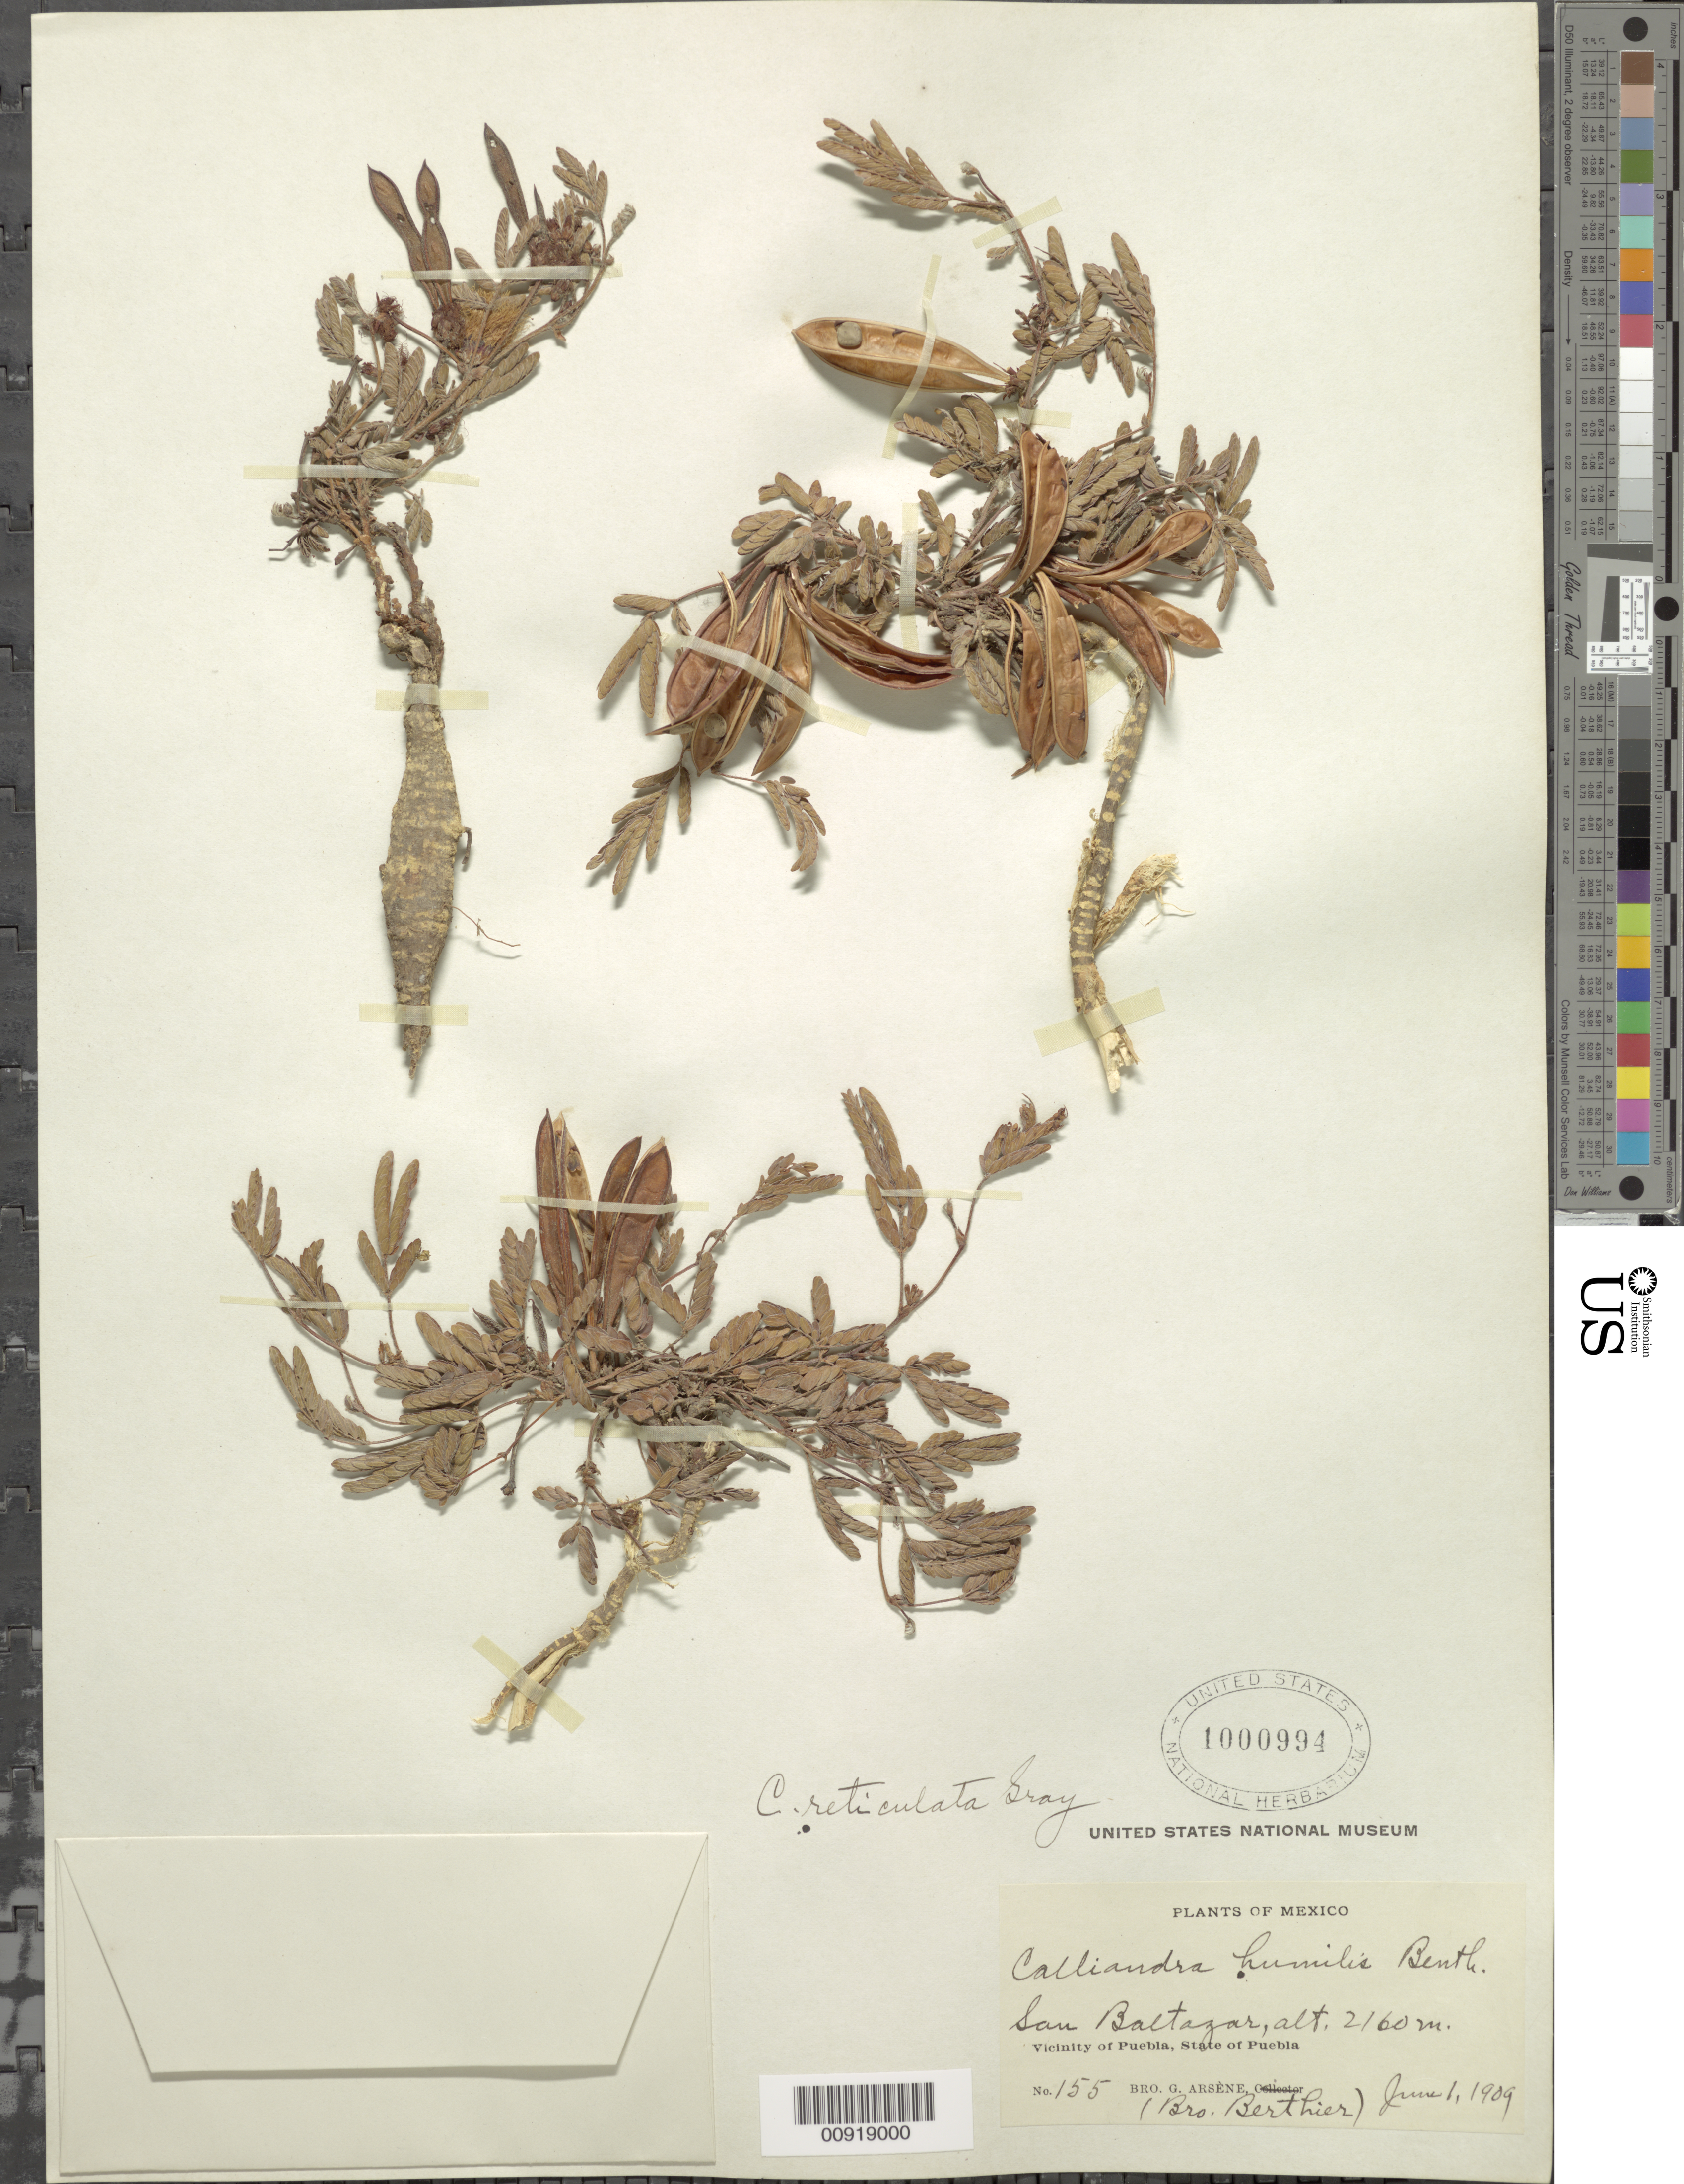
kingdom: Plantae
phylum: Tracheophyta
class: Magnoliopsida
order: Fabales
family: Fabaceae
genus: Calliandra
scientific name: Calliandra humilis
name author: Benth.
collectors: Berthier, B.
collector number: Arsène, Bro. G. No. 155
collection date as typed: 01 Jun 1909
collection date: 1909-06-01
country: Mexico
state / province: Puebla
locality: San Baltazar. Vicinity of Puebla, State of Puebla.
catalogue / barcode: US 1000994